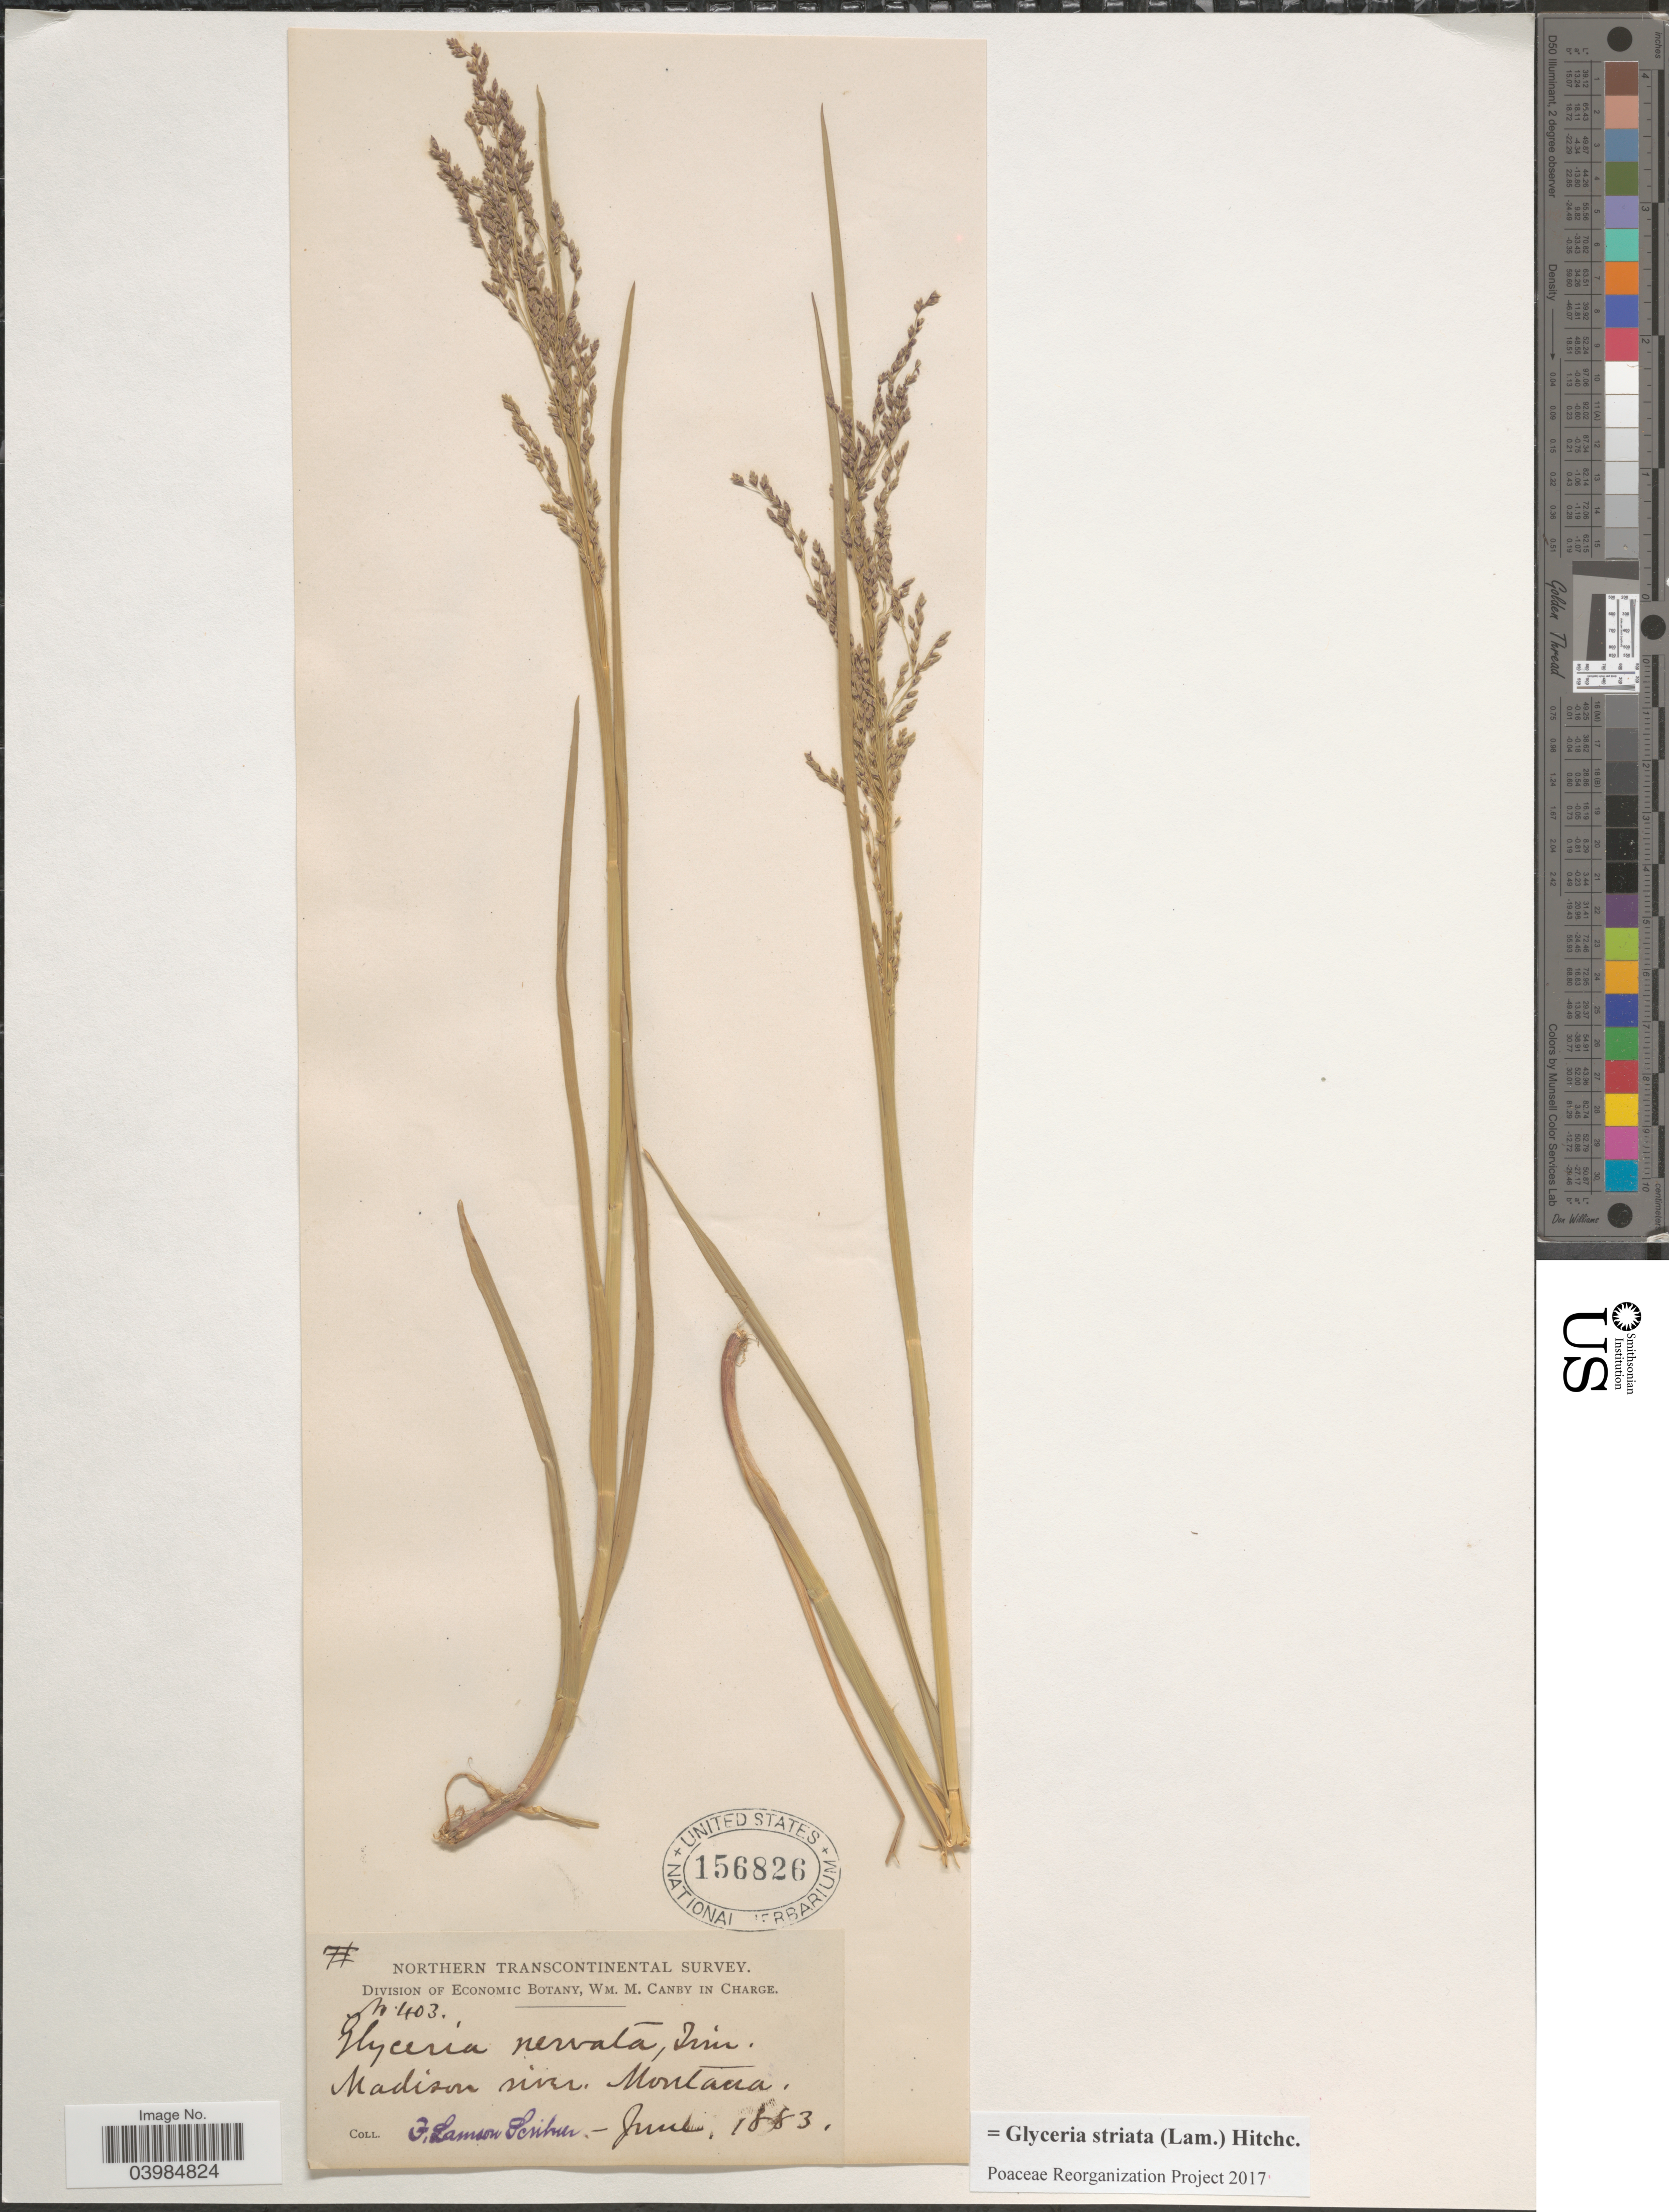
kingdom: Plantae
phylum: Tracheophyta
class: Liliopsida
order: Poales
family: Poaceae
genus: Glyceria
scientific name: Glyceria striata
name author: (Lam.) Hitchc.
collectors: F. Lamson-Scribner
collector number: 403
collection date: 1883-06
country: United States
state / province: Montana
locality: Madison river.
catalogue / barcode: US 156826